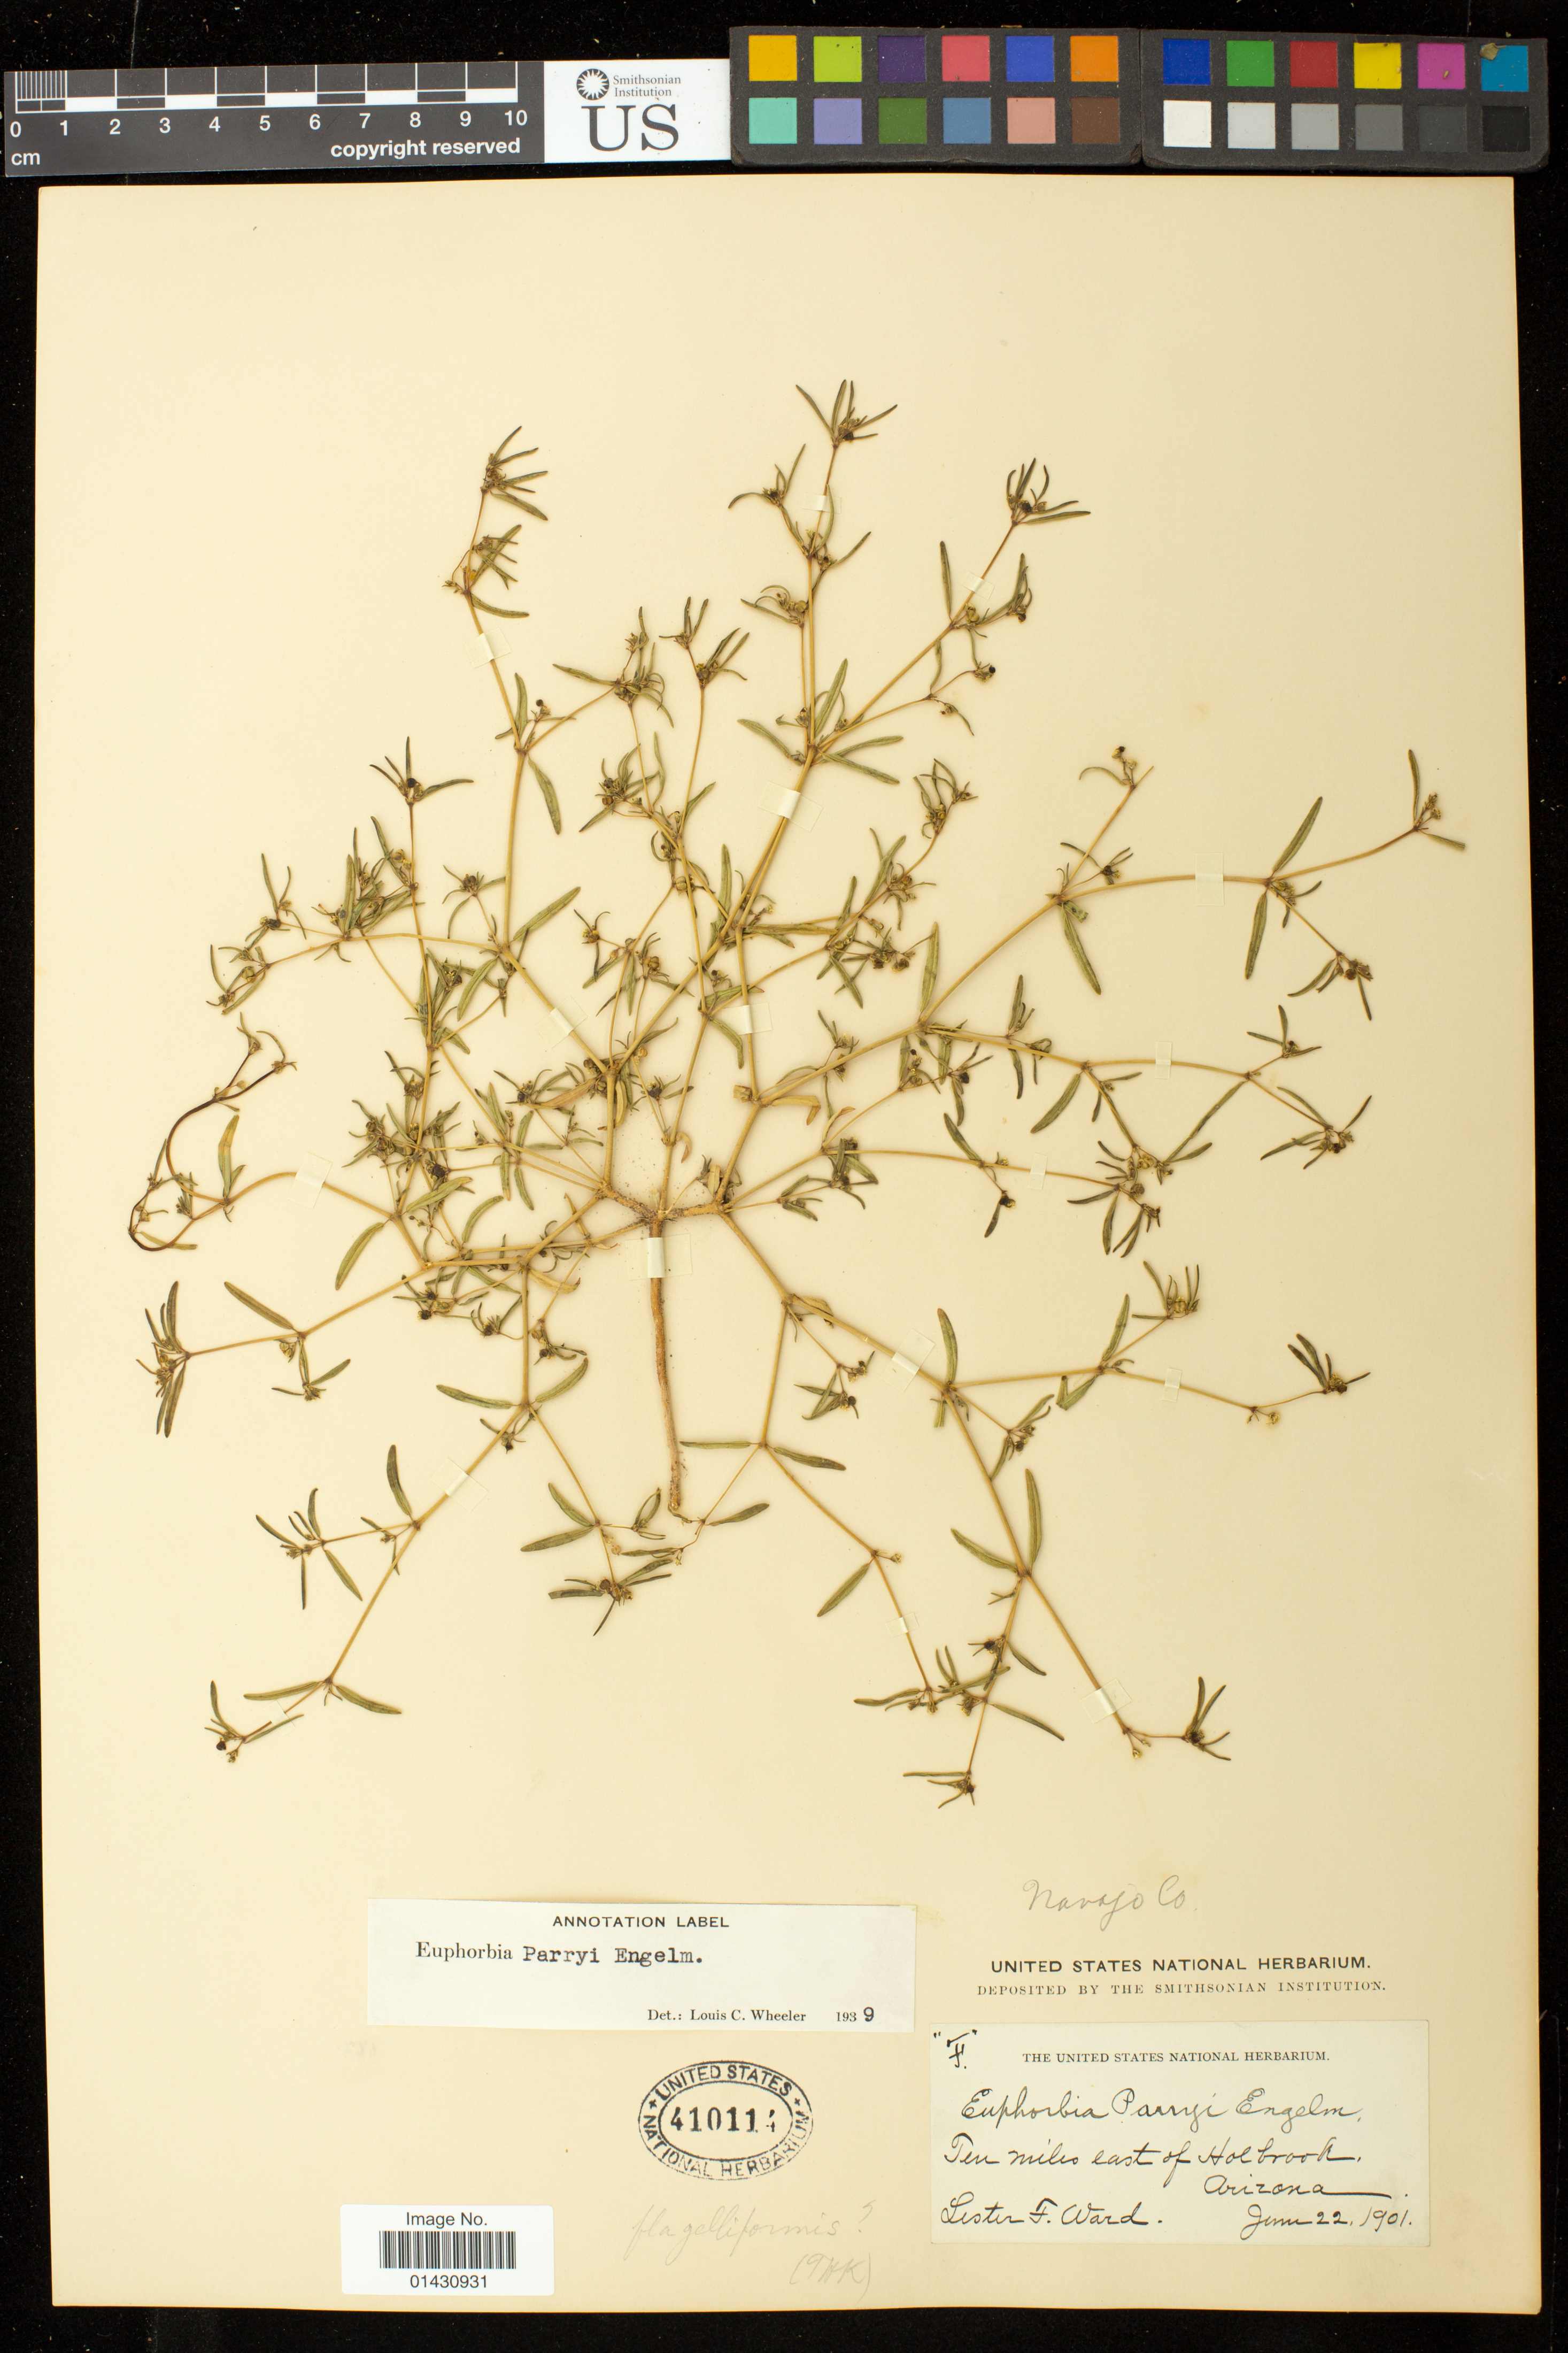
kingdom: Plantae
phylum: Tracheophyta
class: Magnoliopsida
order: Malpighiales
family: Euphorbiaceae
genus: Euphorbia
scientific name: Euphorbia parryi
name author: Engelm.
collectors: L. F. Ward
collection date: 1901-06-22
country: United States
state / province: Arizona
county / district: Navajo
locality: Ten miles east of Holbrook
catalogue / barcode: US 410114